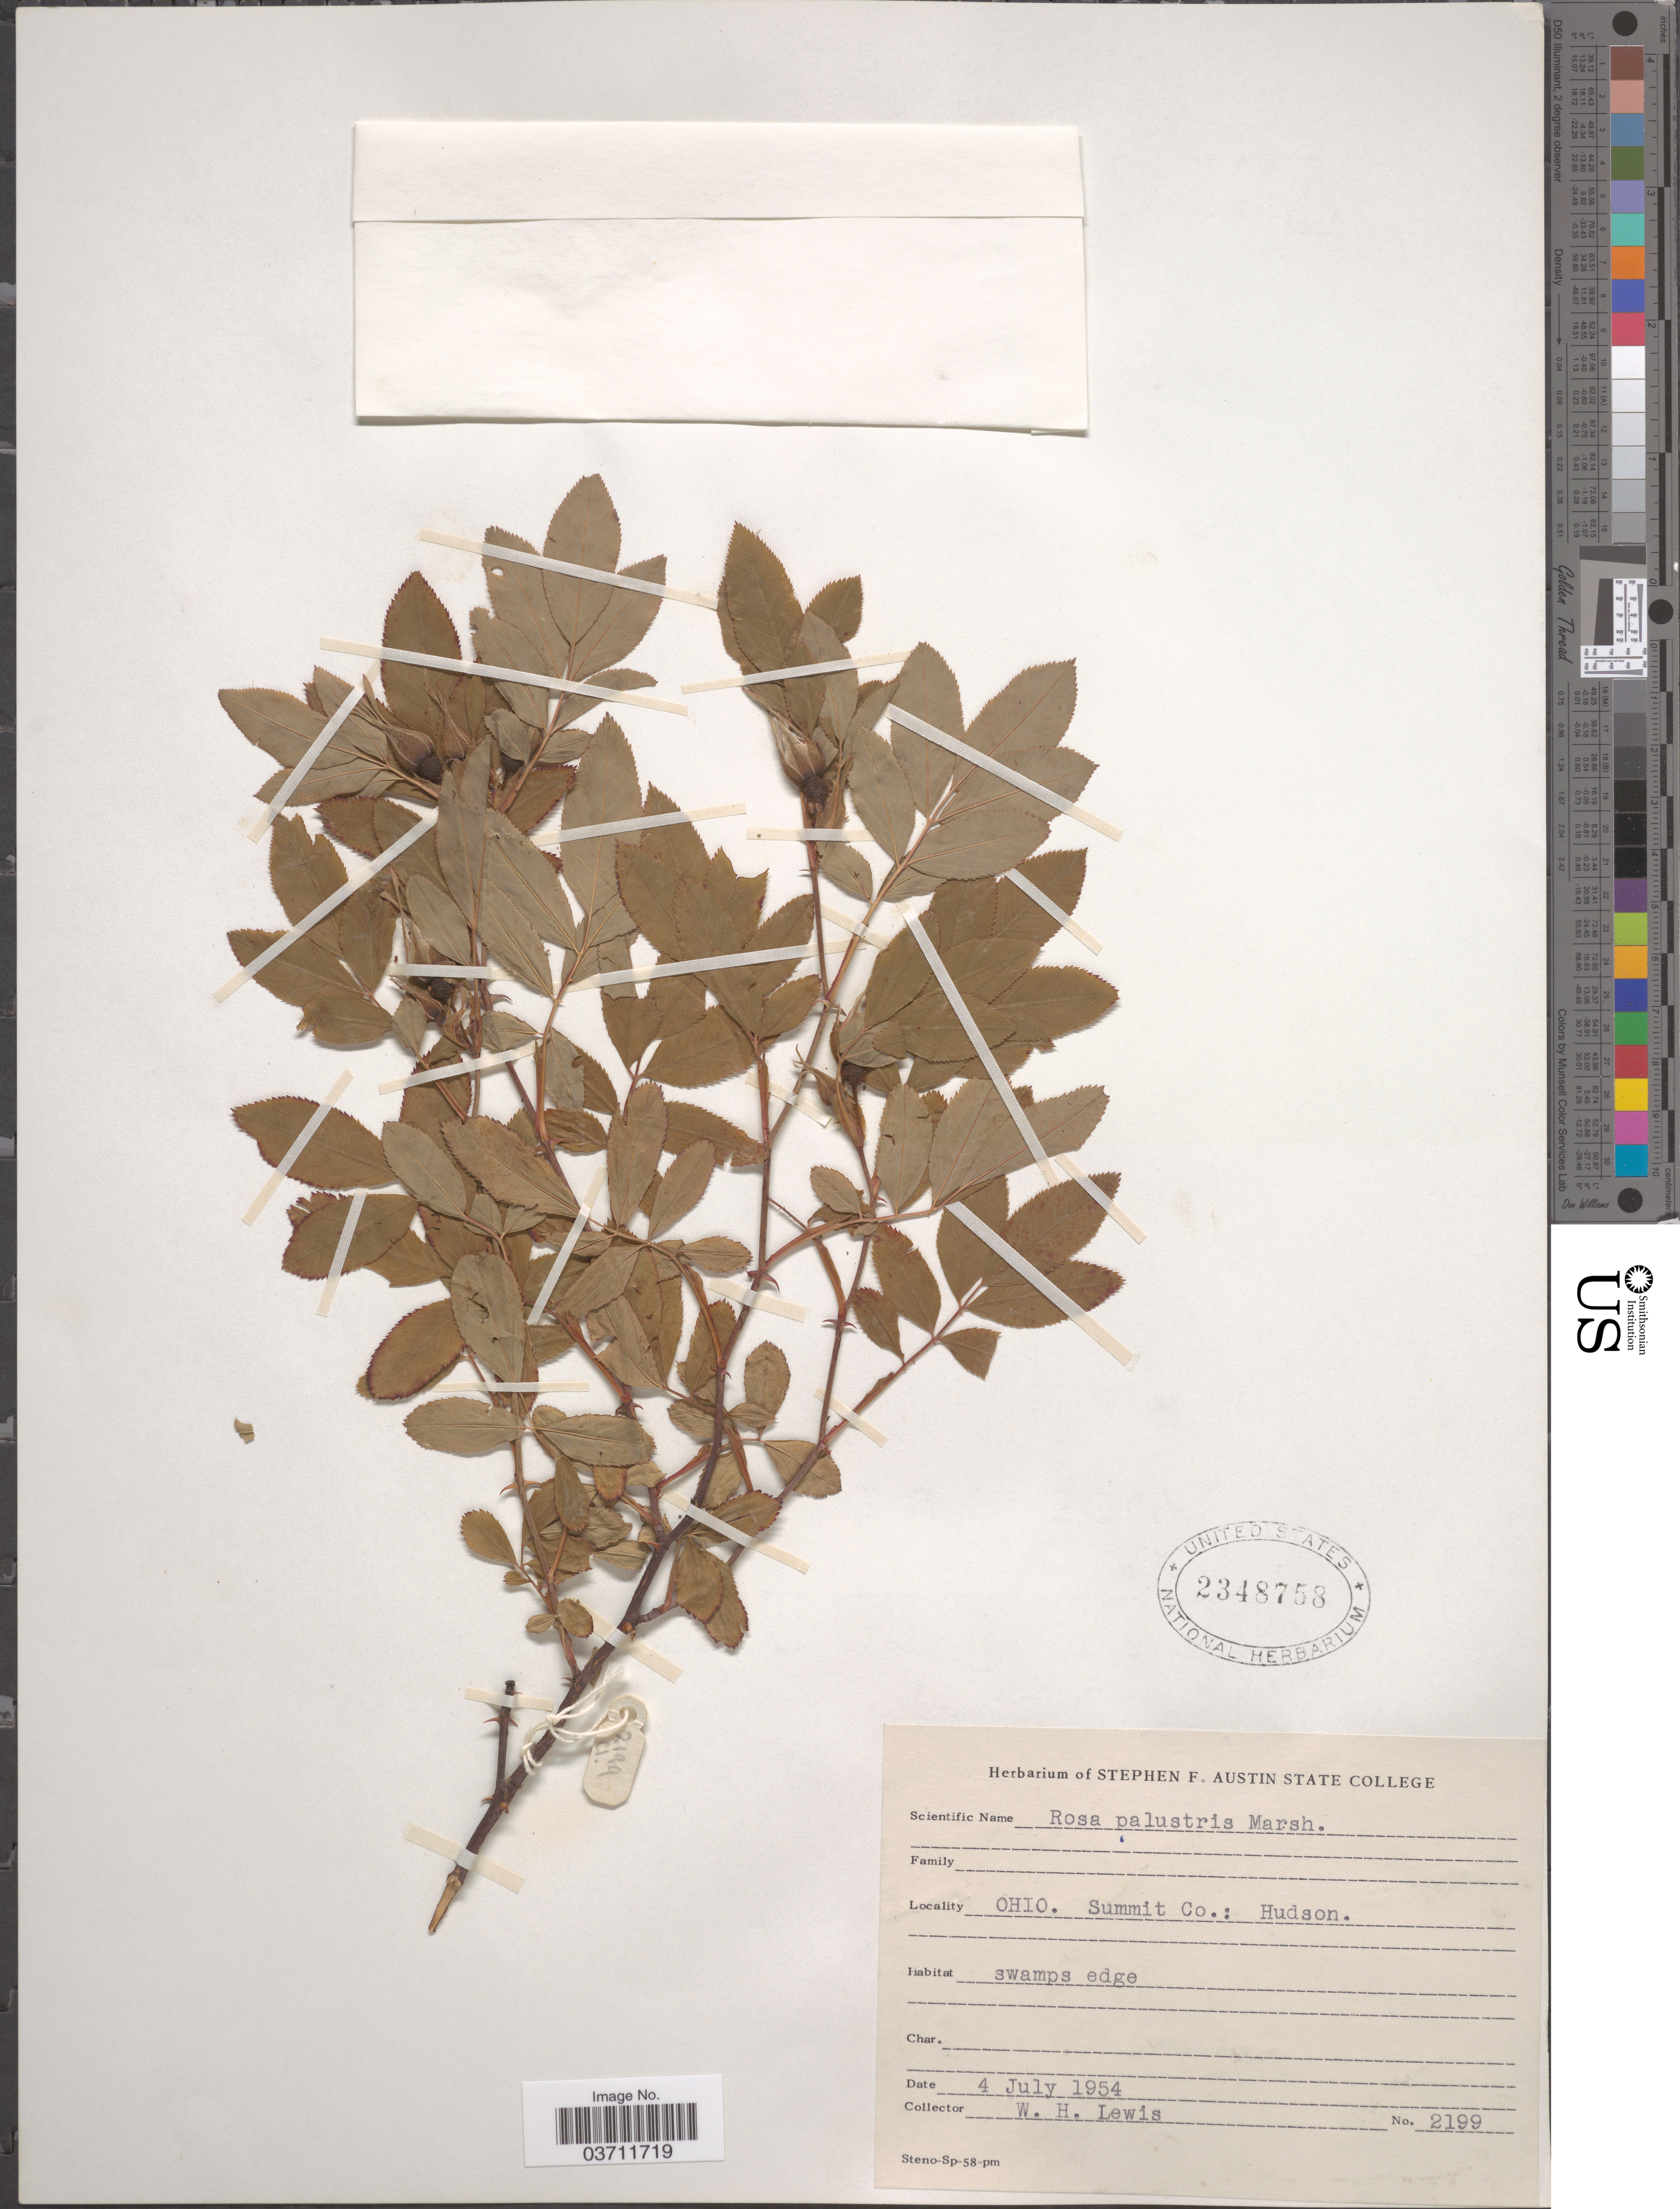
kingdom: Plantae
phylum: Tracheophyta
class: Magnoliopsida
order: Rosales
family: Rosaceae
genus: Rosa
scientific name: Rosa palustris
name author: Marshall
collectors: W. H. Lewis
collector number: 2199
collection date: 1954-07-04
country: United States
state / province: Ohio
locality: Summit Co.: Hudson.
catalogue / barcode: US 2348758